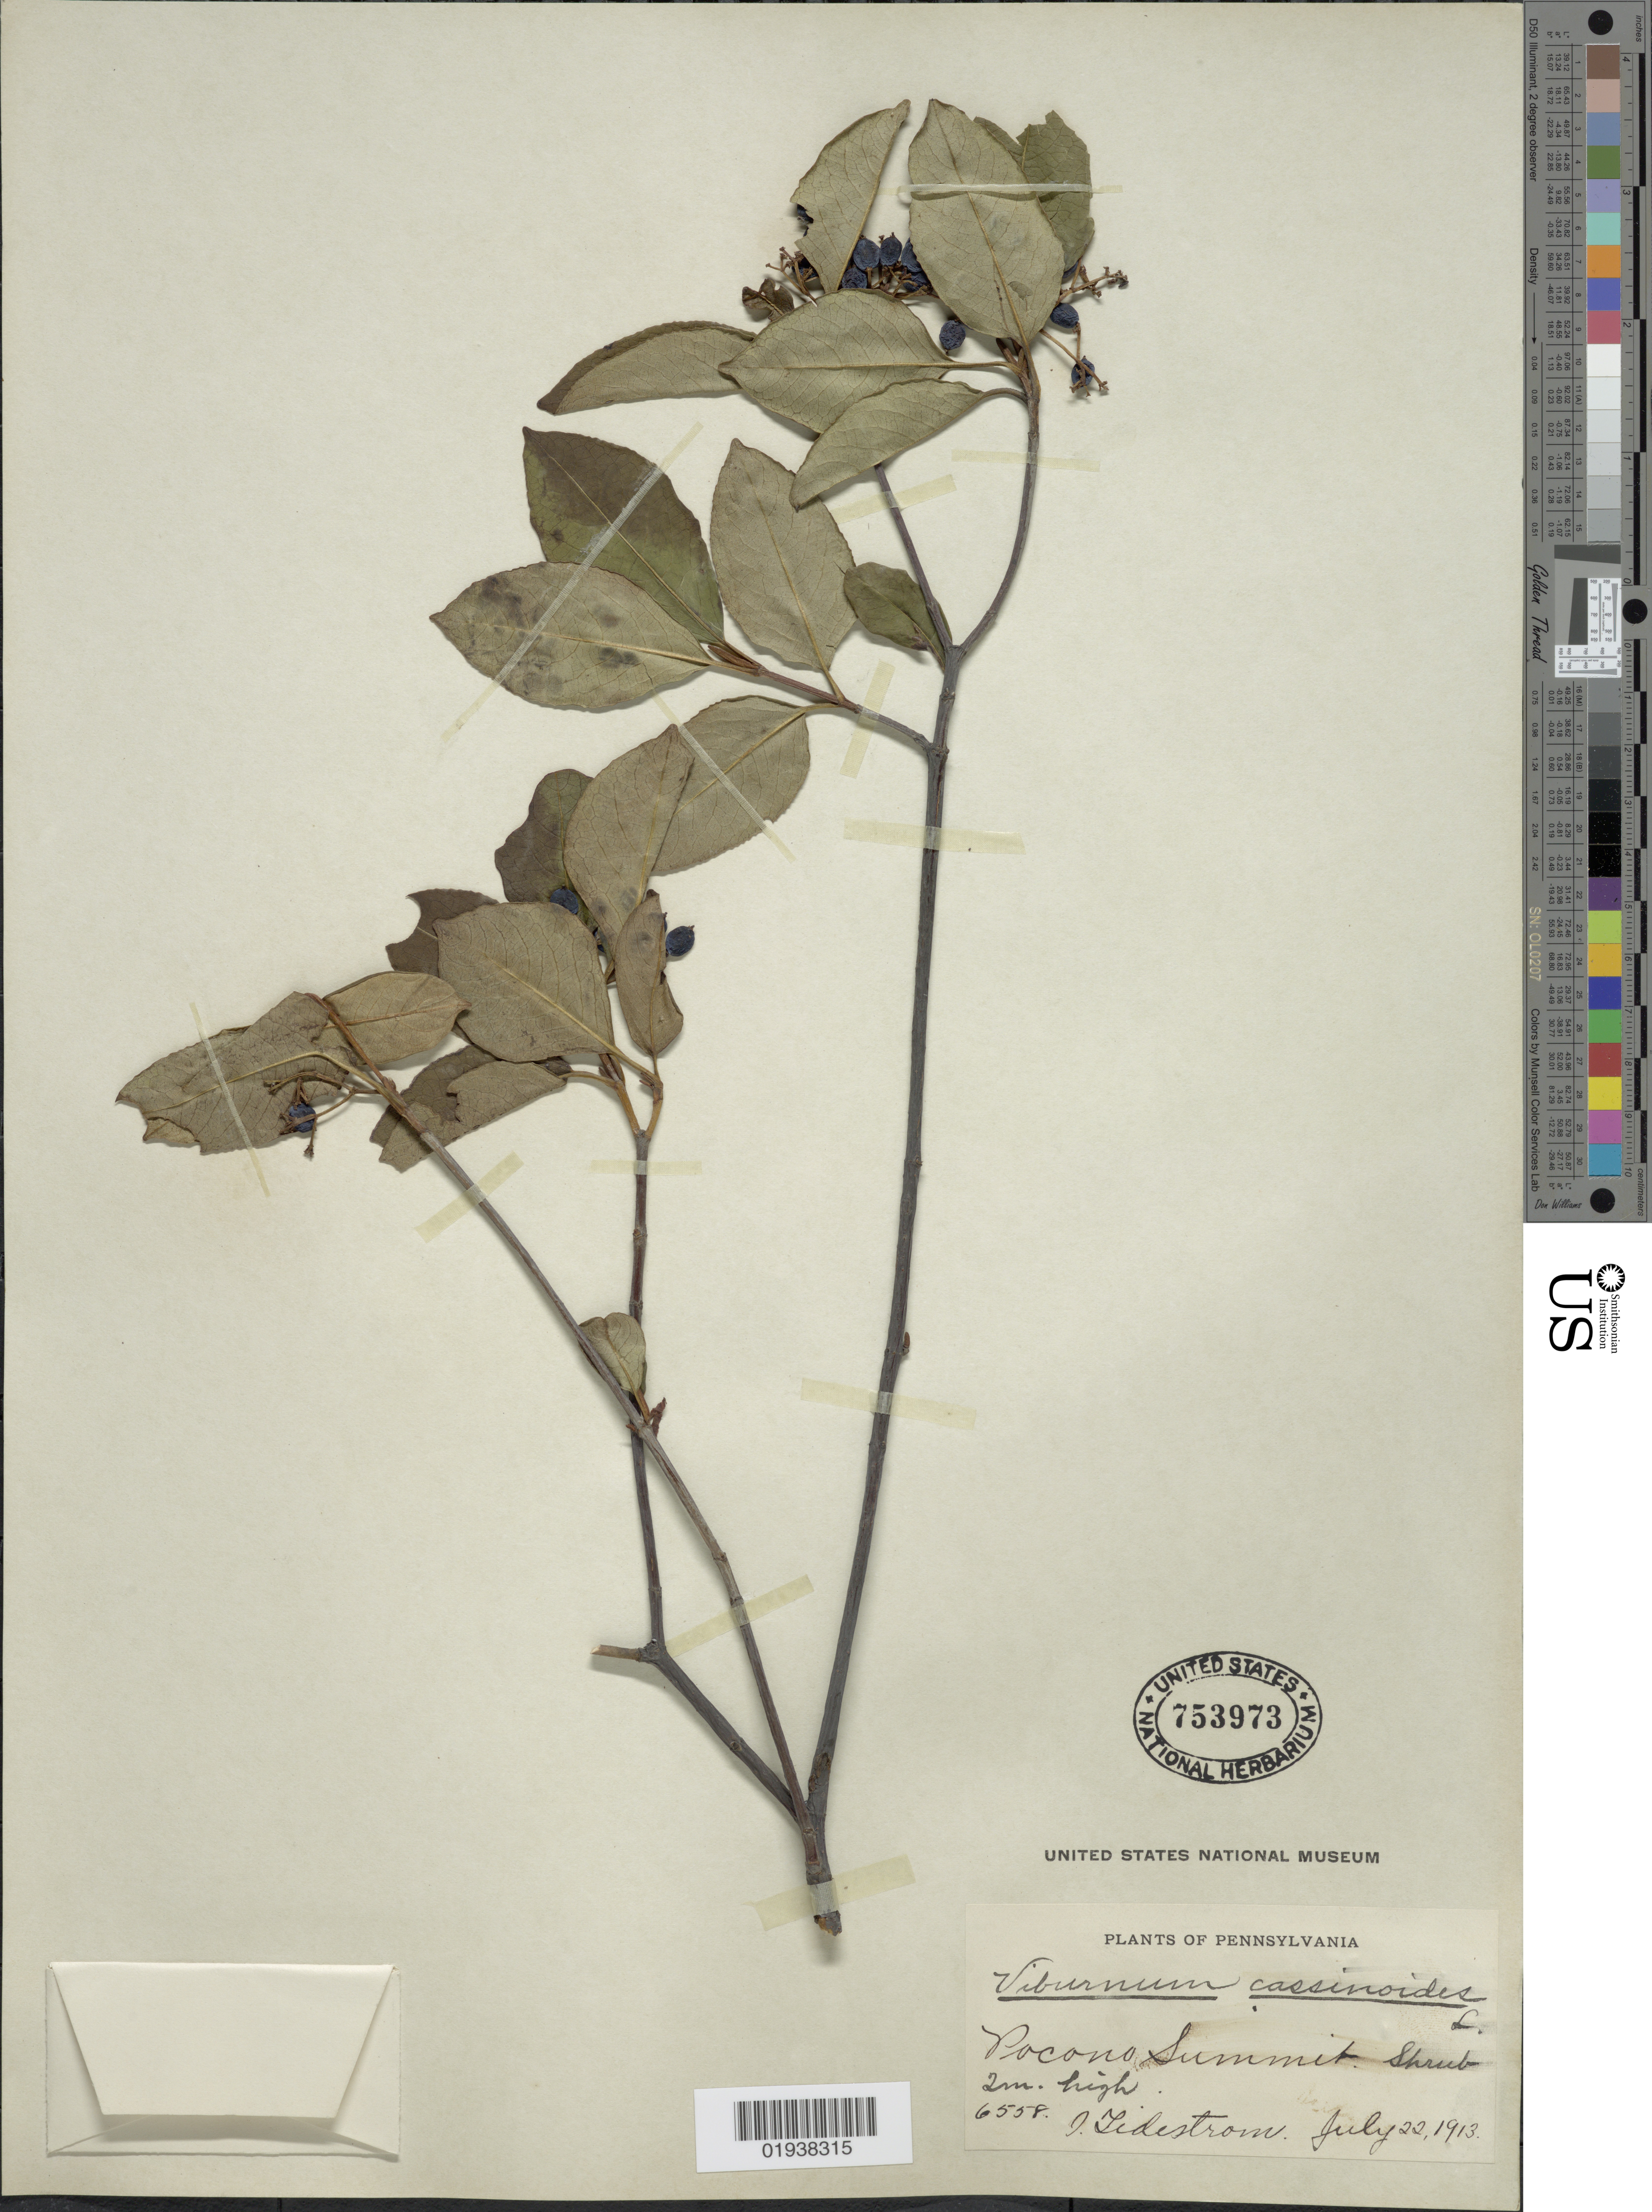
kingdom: Plantae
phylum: Tracheophyta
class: Magnoliopsida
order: Dipsacales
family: Viburnaceae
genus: Viburnum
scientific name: Viburnum cassinoides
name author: L.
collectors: I. F. Tidestrom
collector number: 6558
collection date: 1913-07-22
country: United States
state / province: Pennsylvania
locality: Pocono Summit.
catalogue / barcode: US 753973